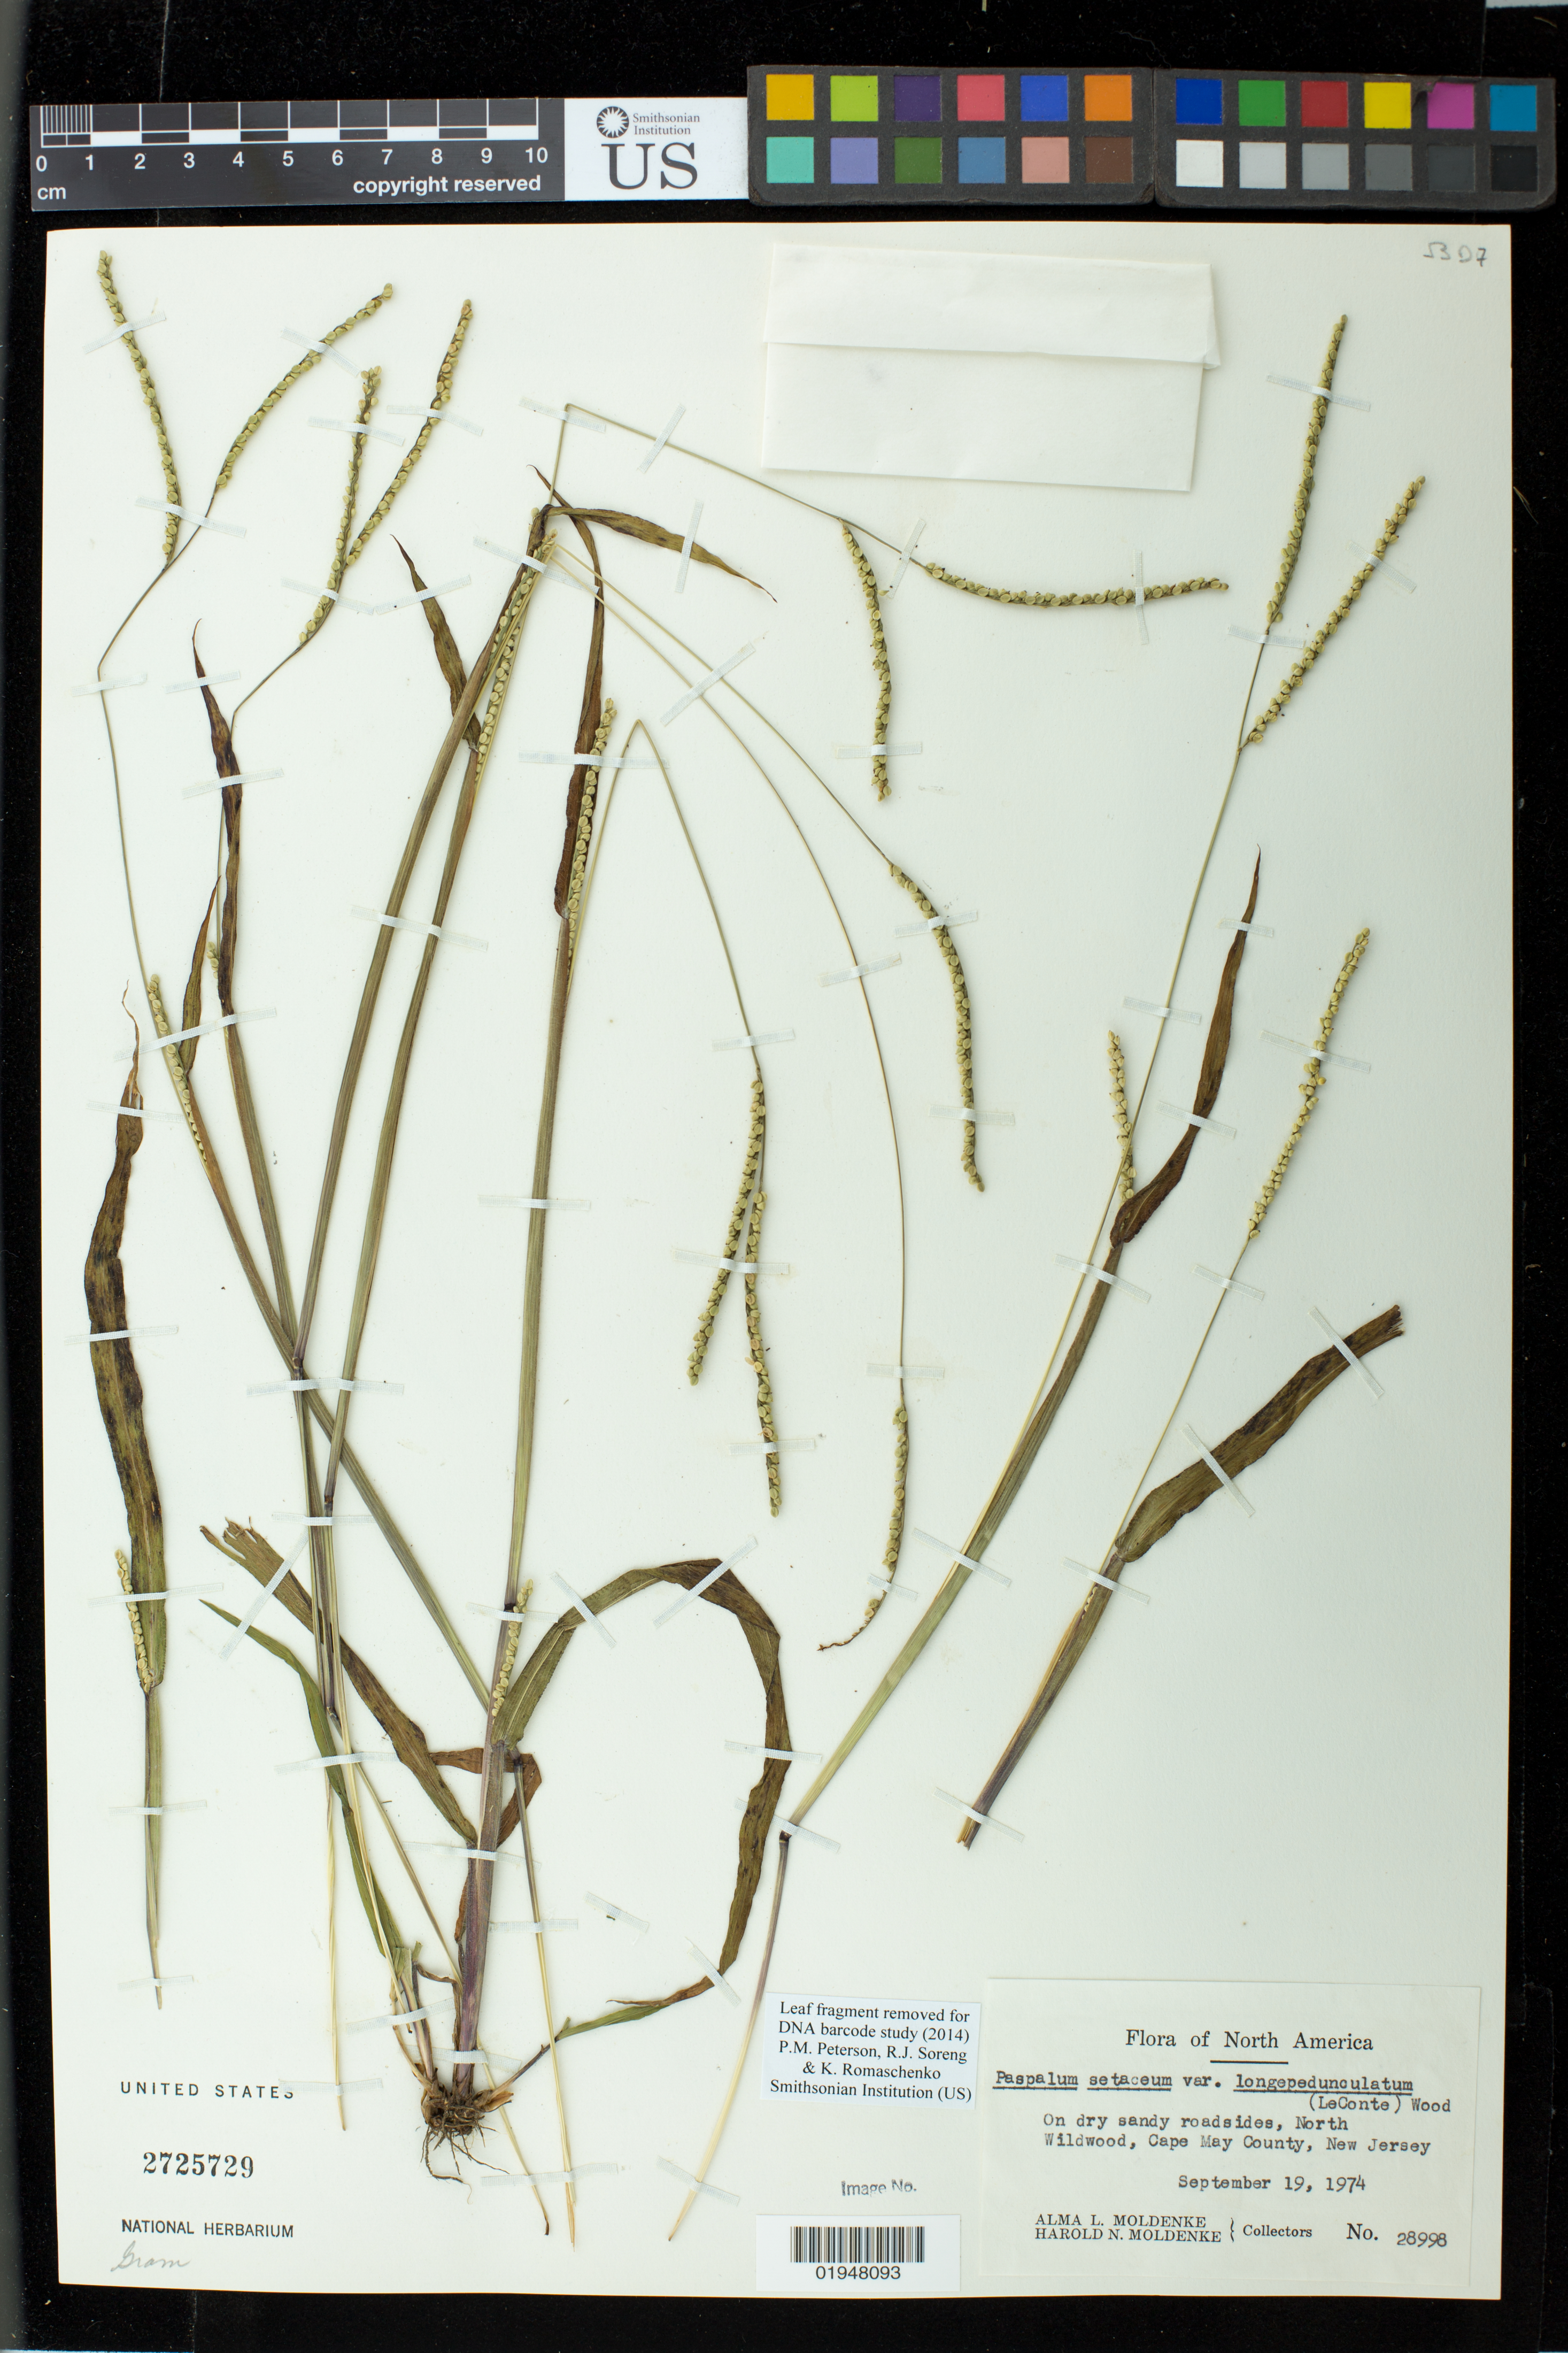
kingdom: Plantae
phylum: Tracheophyta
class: Liliopsida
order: Poales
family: Poaceae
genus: Paspalum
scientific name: Paspalum setaceum var. longepedunoulatum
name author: (Le Conte) Wood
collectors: A. L. Moldenke & H. N. Moldenke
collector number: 28998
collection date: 1974-09-19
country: United States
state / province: New Jersey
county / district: Cape May County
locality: North Wildwood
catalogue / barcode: US 2725729